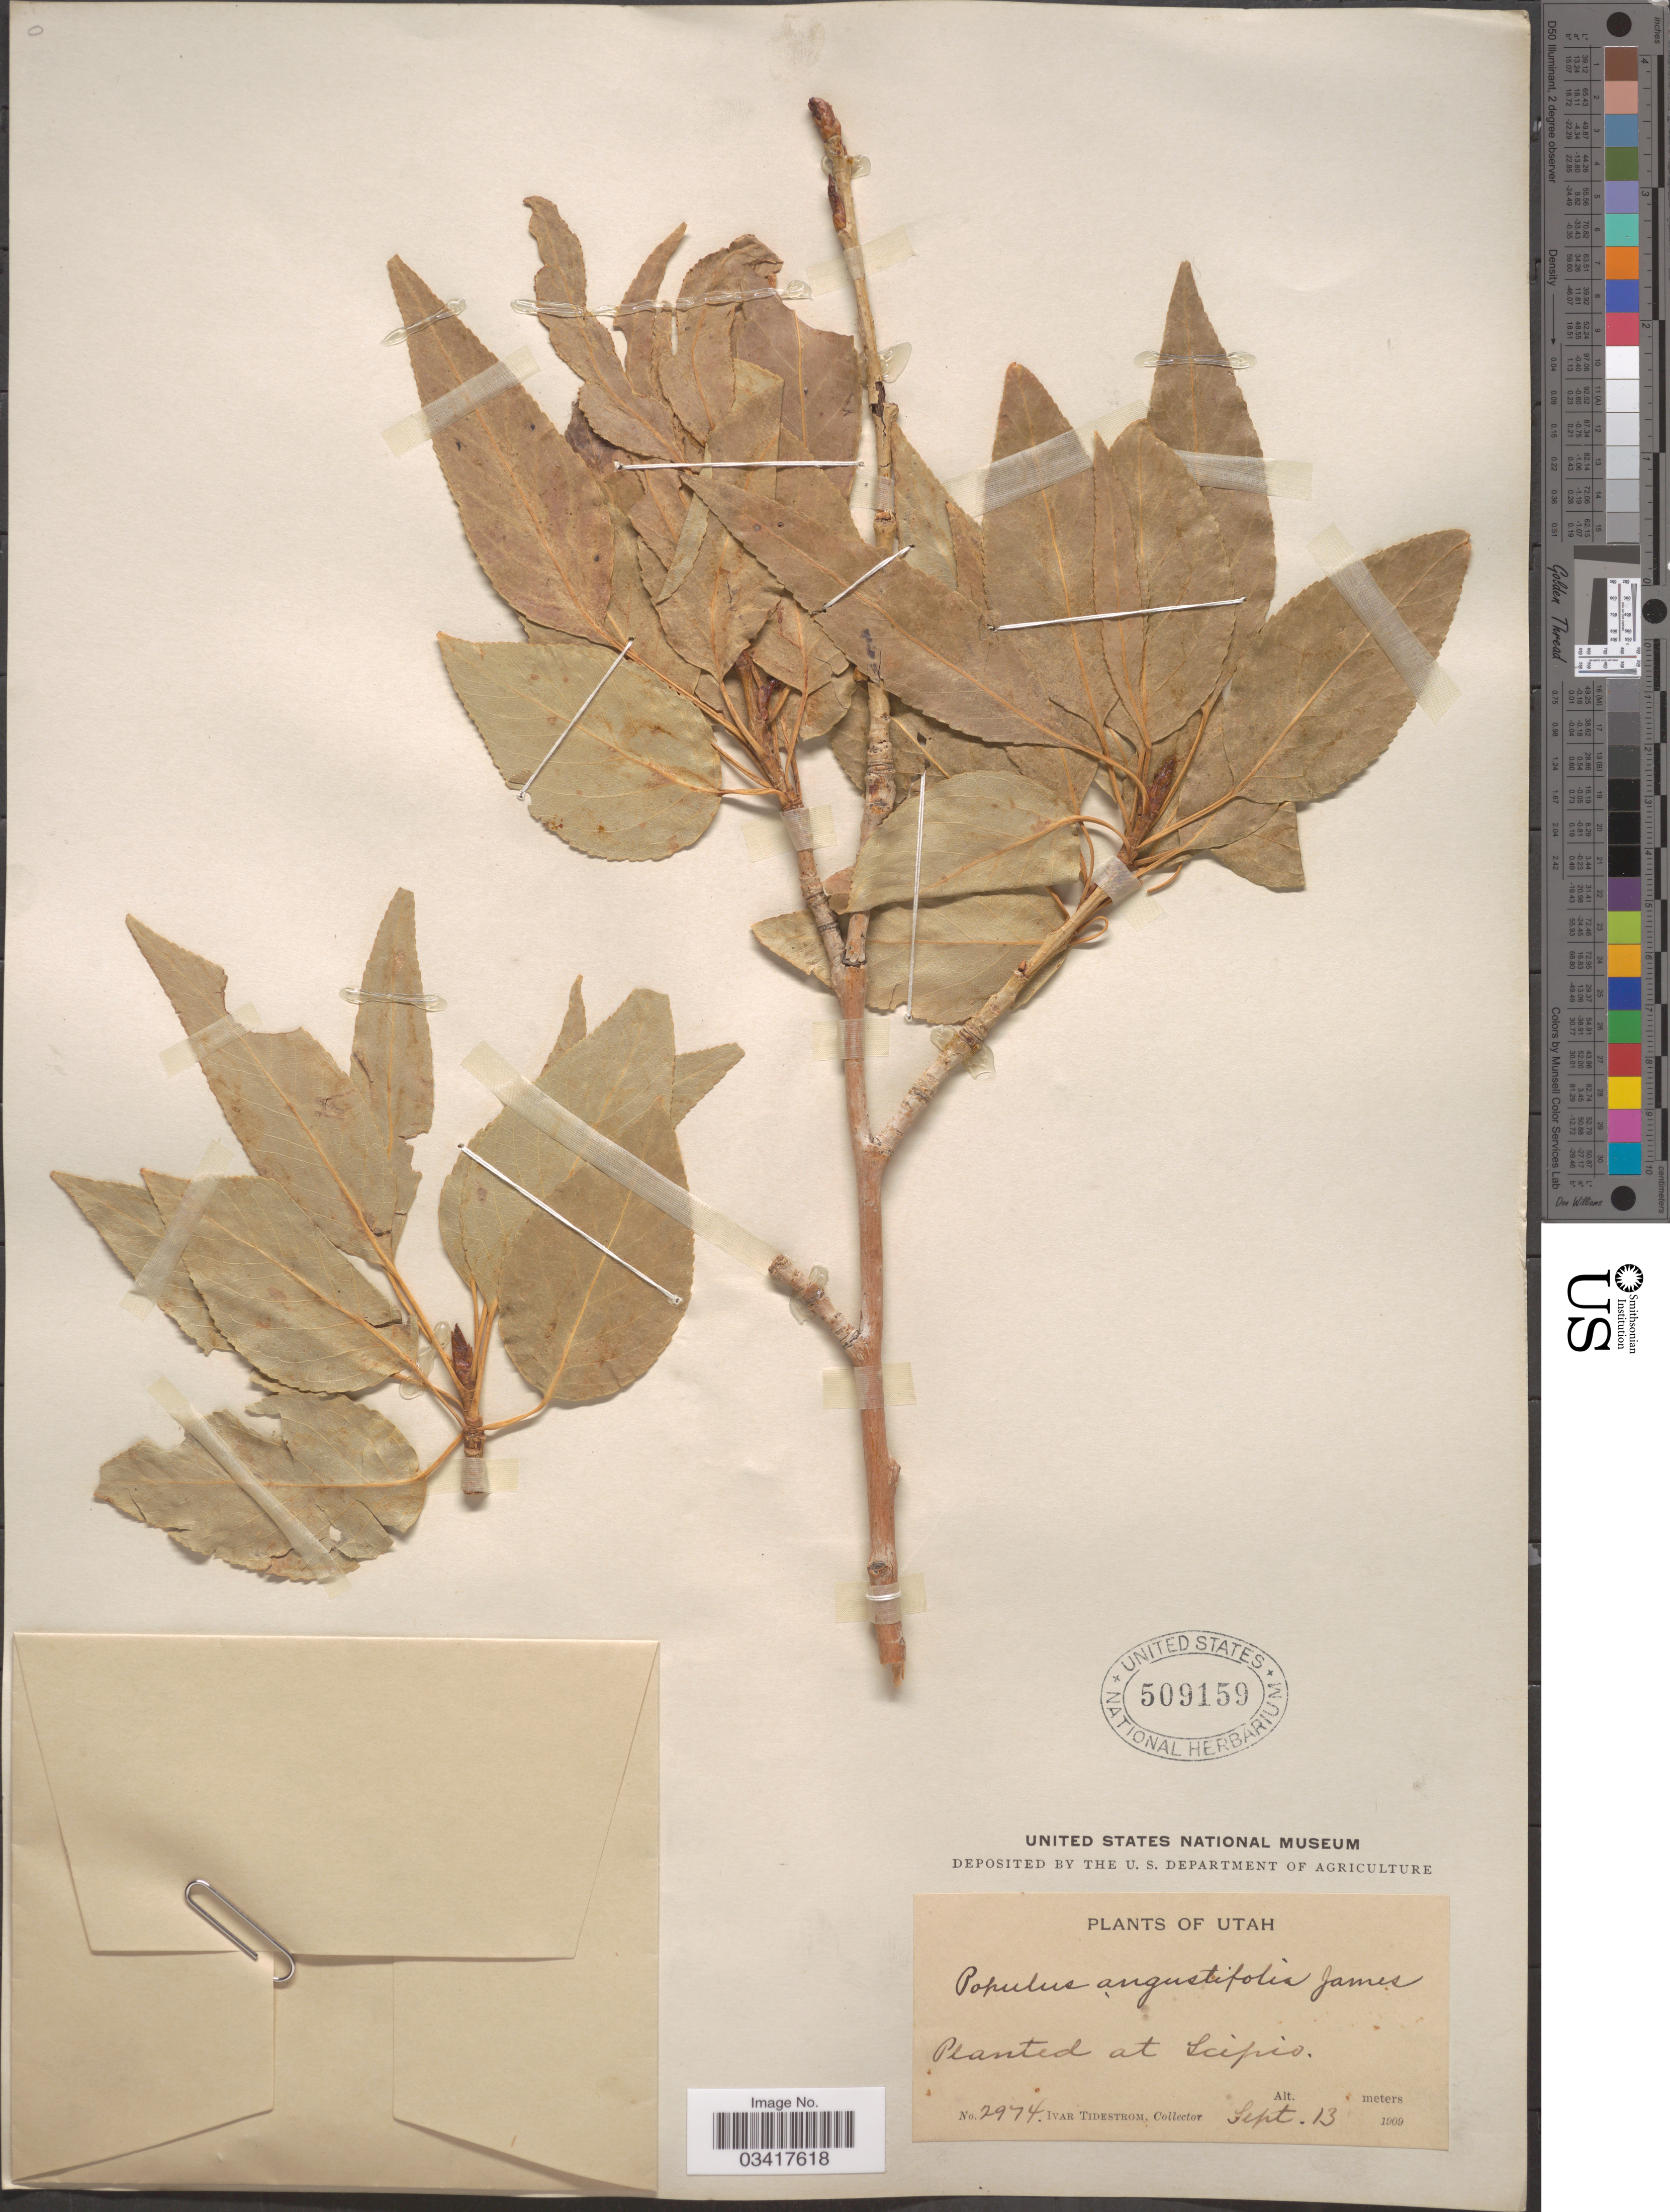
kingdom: Plantae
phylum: Tracheophyta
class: Magnoliopsida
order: Malpighiales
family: Salicaceae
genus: Populus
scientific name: Populus angustifolia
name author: E. James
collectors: I. F. Tidestrom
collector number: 2974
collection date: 1909-09-13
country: United States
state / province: Utah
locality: Scipio.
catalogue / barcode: US 509159